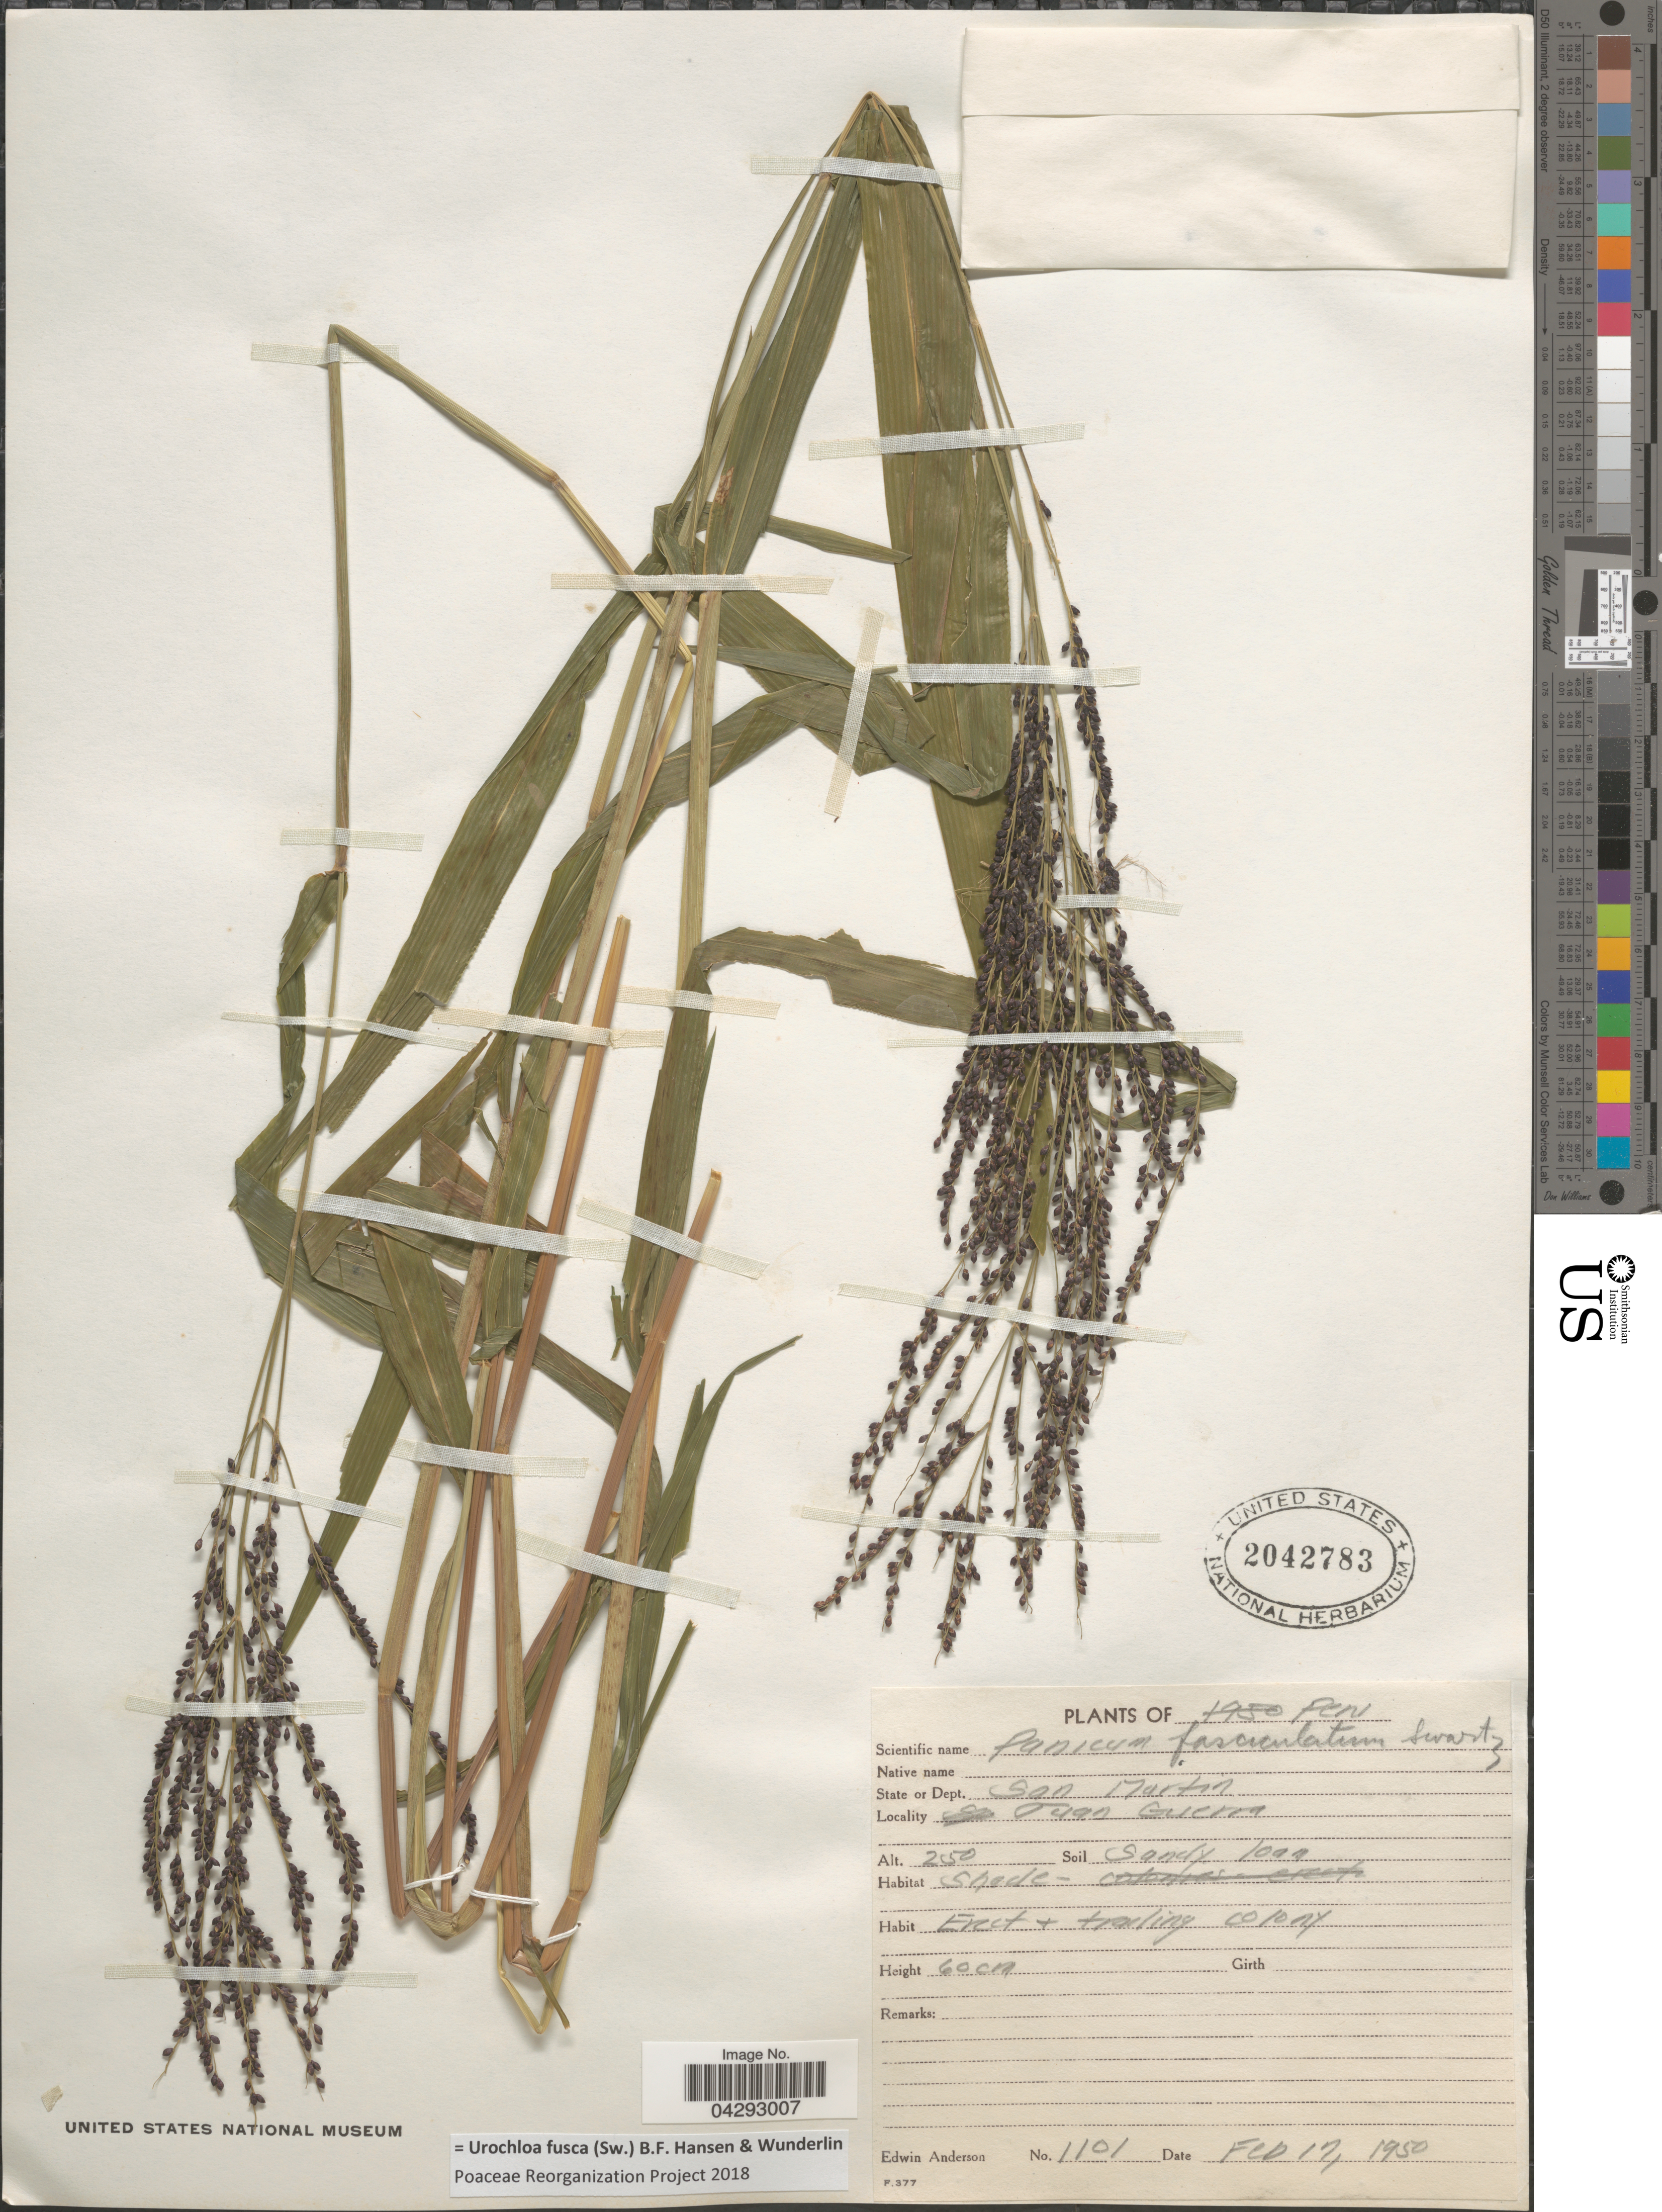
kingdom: Plantae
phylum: Tracheophyta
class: Liliopsida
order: Poales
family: Poaceae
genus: Urochloa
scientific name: Urochloa fusca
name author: (Sw.) B.F. Hansen & Wunderlin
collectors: E. Anderson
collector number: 1101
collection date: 1950-02-17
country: Peru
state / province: San Martín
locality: Juan Guerra.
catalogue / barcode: US 2042783